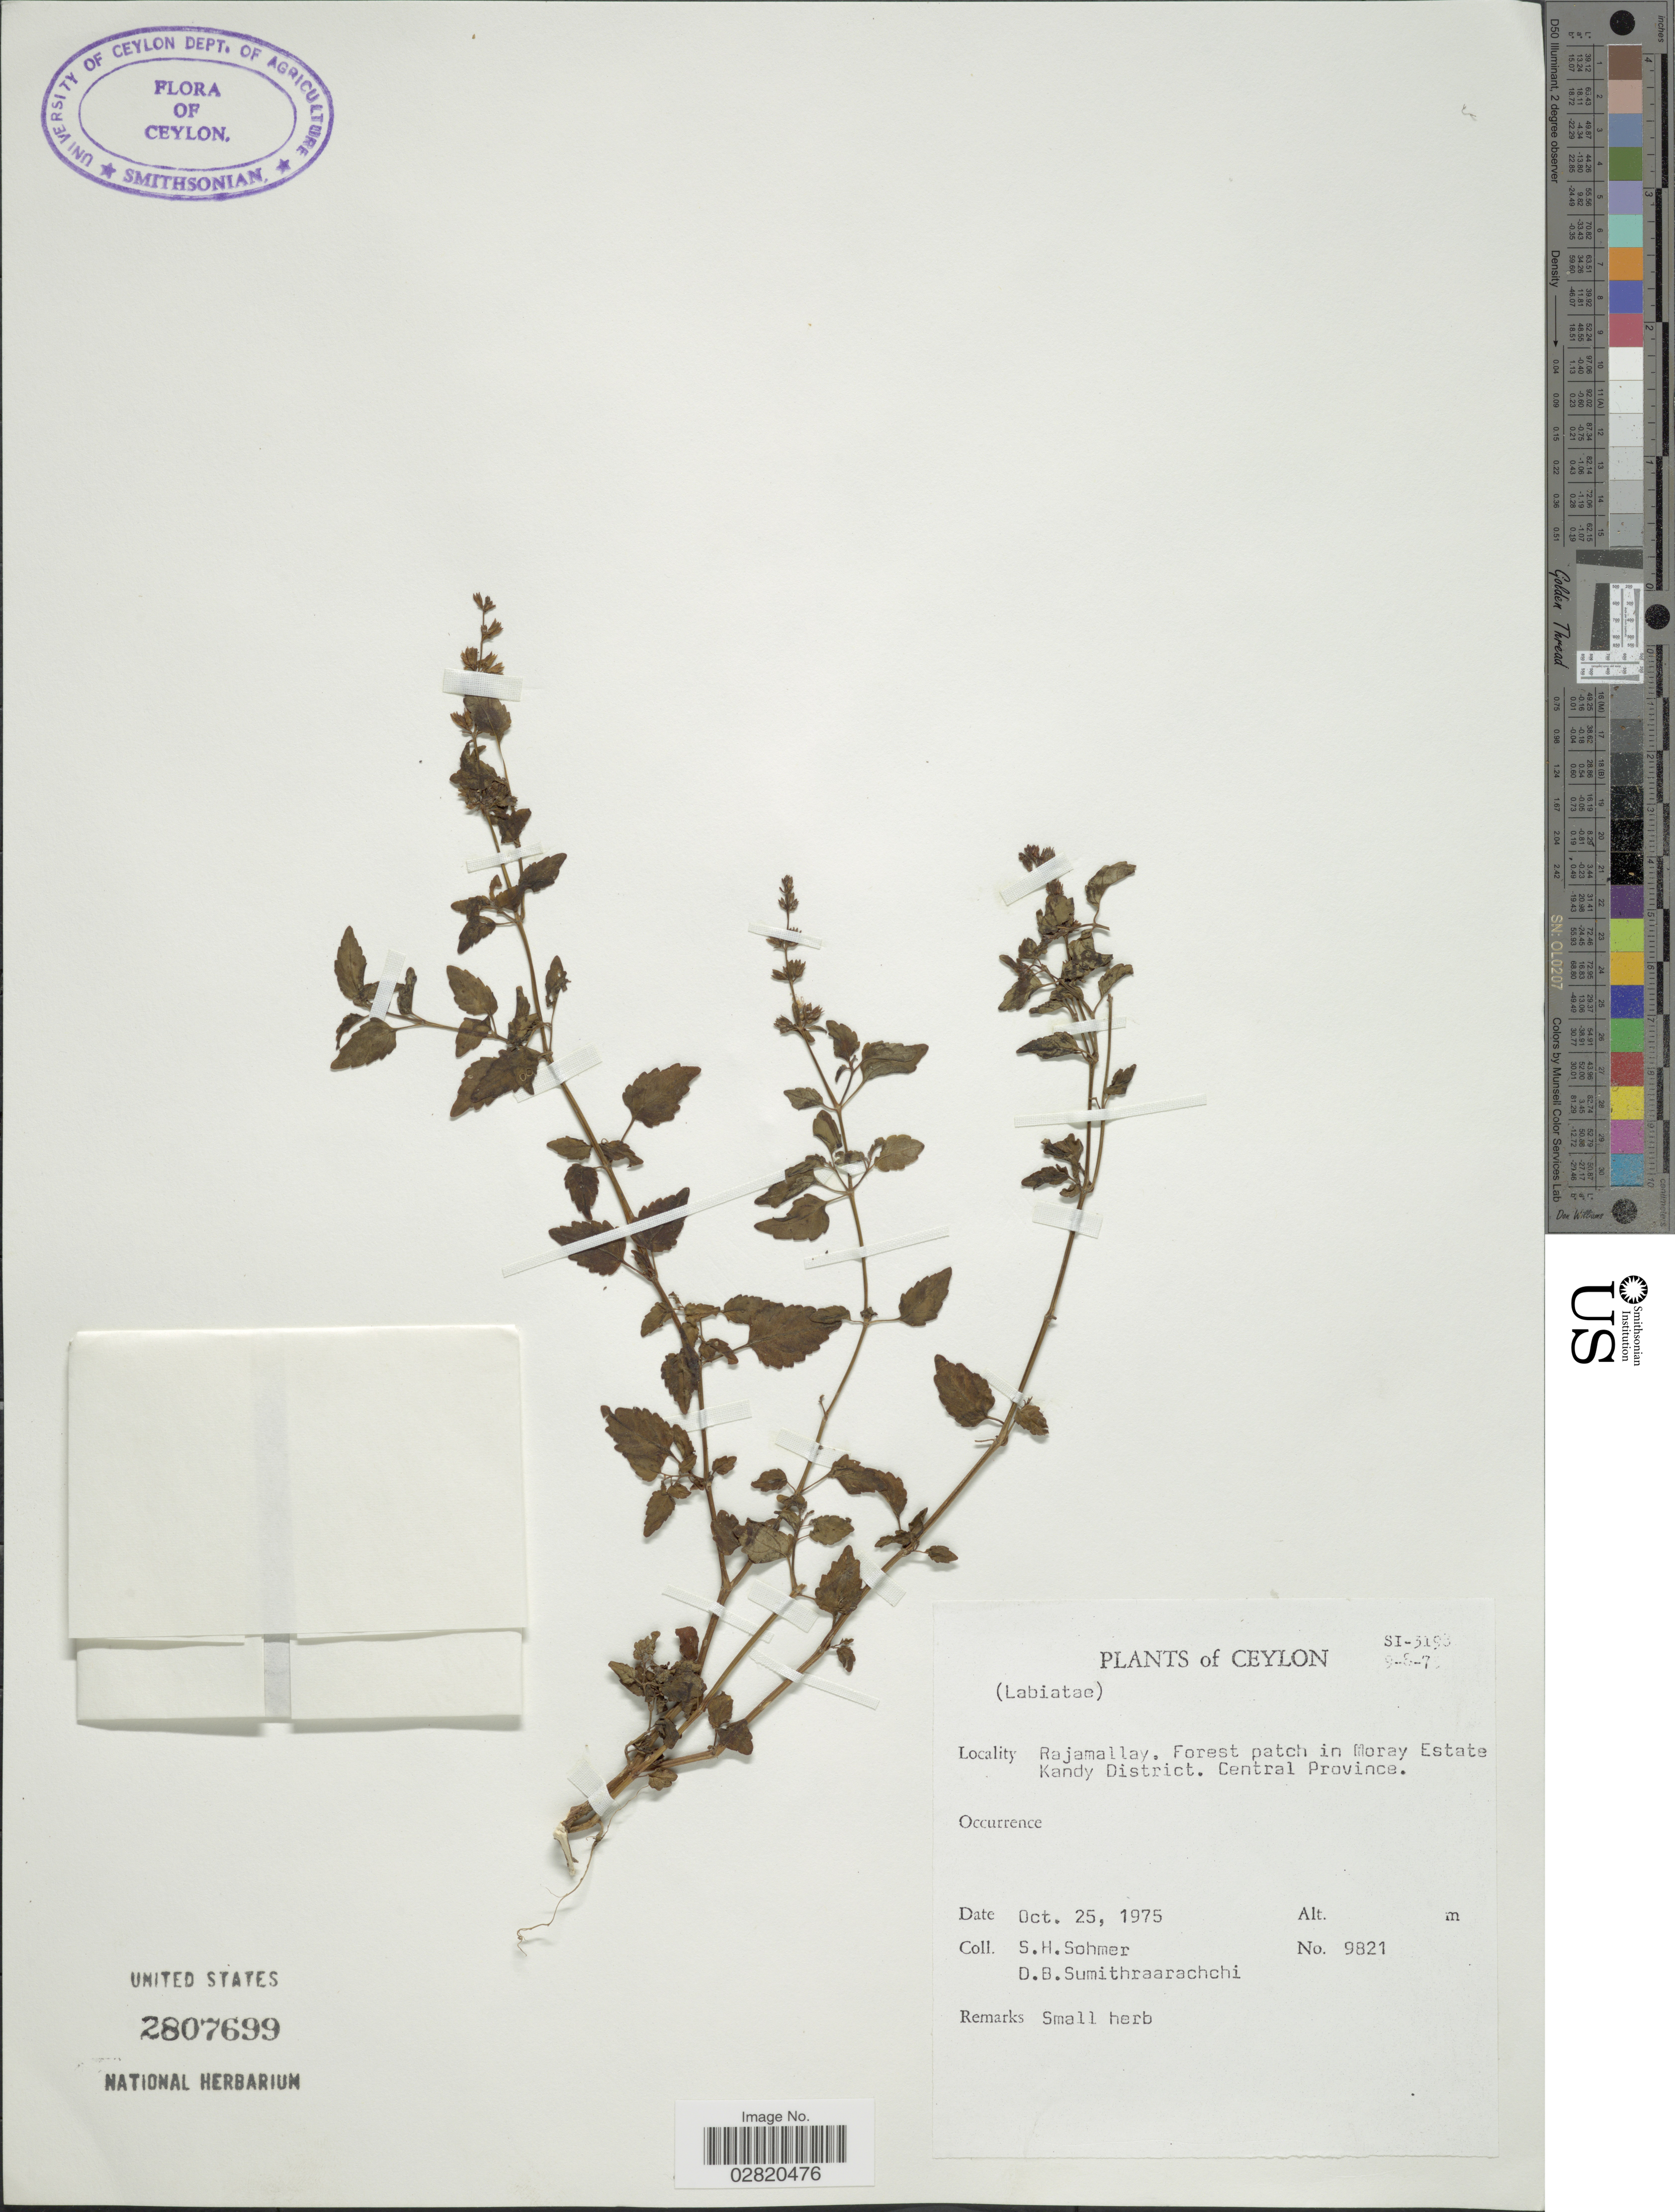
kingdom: Plantae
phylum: Tracheophyta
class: Magnoliopsida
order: Lamiales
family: Lamiaceae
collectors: S. H. Sohmer & D. B. Sumithraarachchi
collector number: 9821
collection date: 1975-10-25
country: Sri Lanka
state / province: Central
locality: Ceylon. Rajamallay. Forest patch in Moray Estate Kandy District.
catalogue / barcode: US 2807699